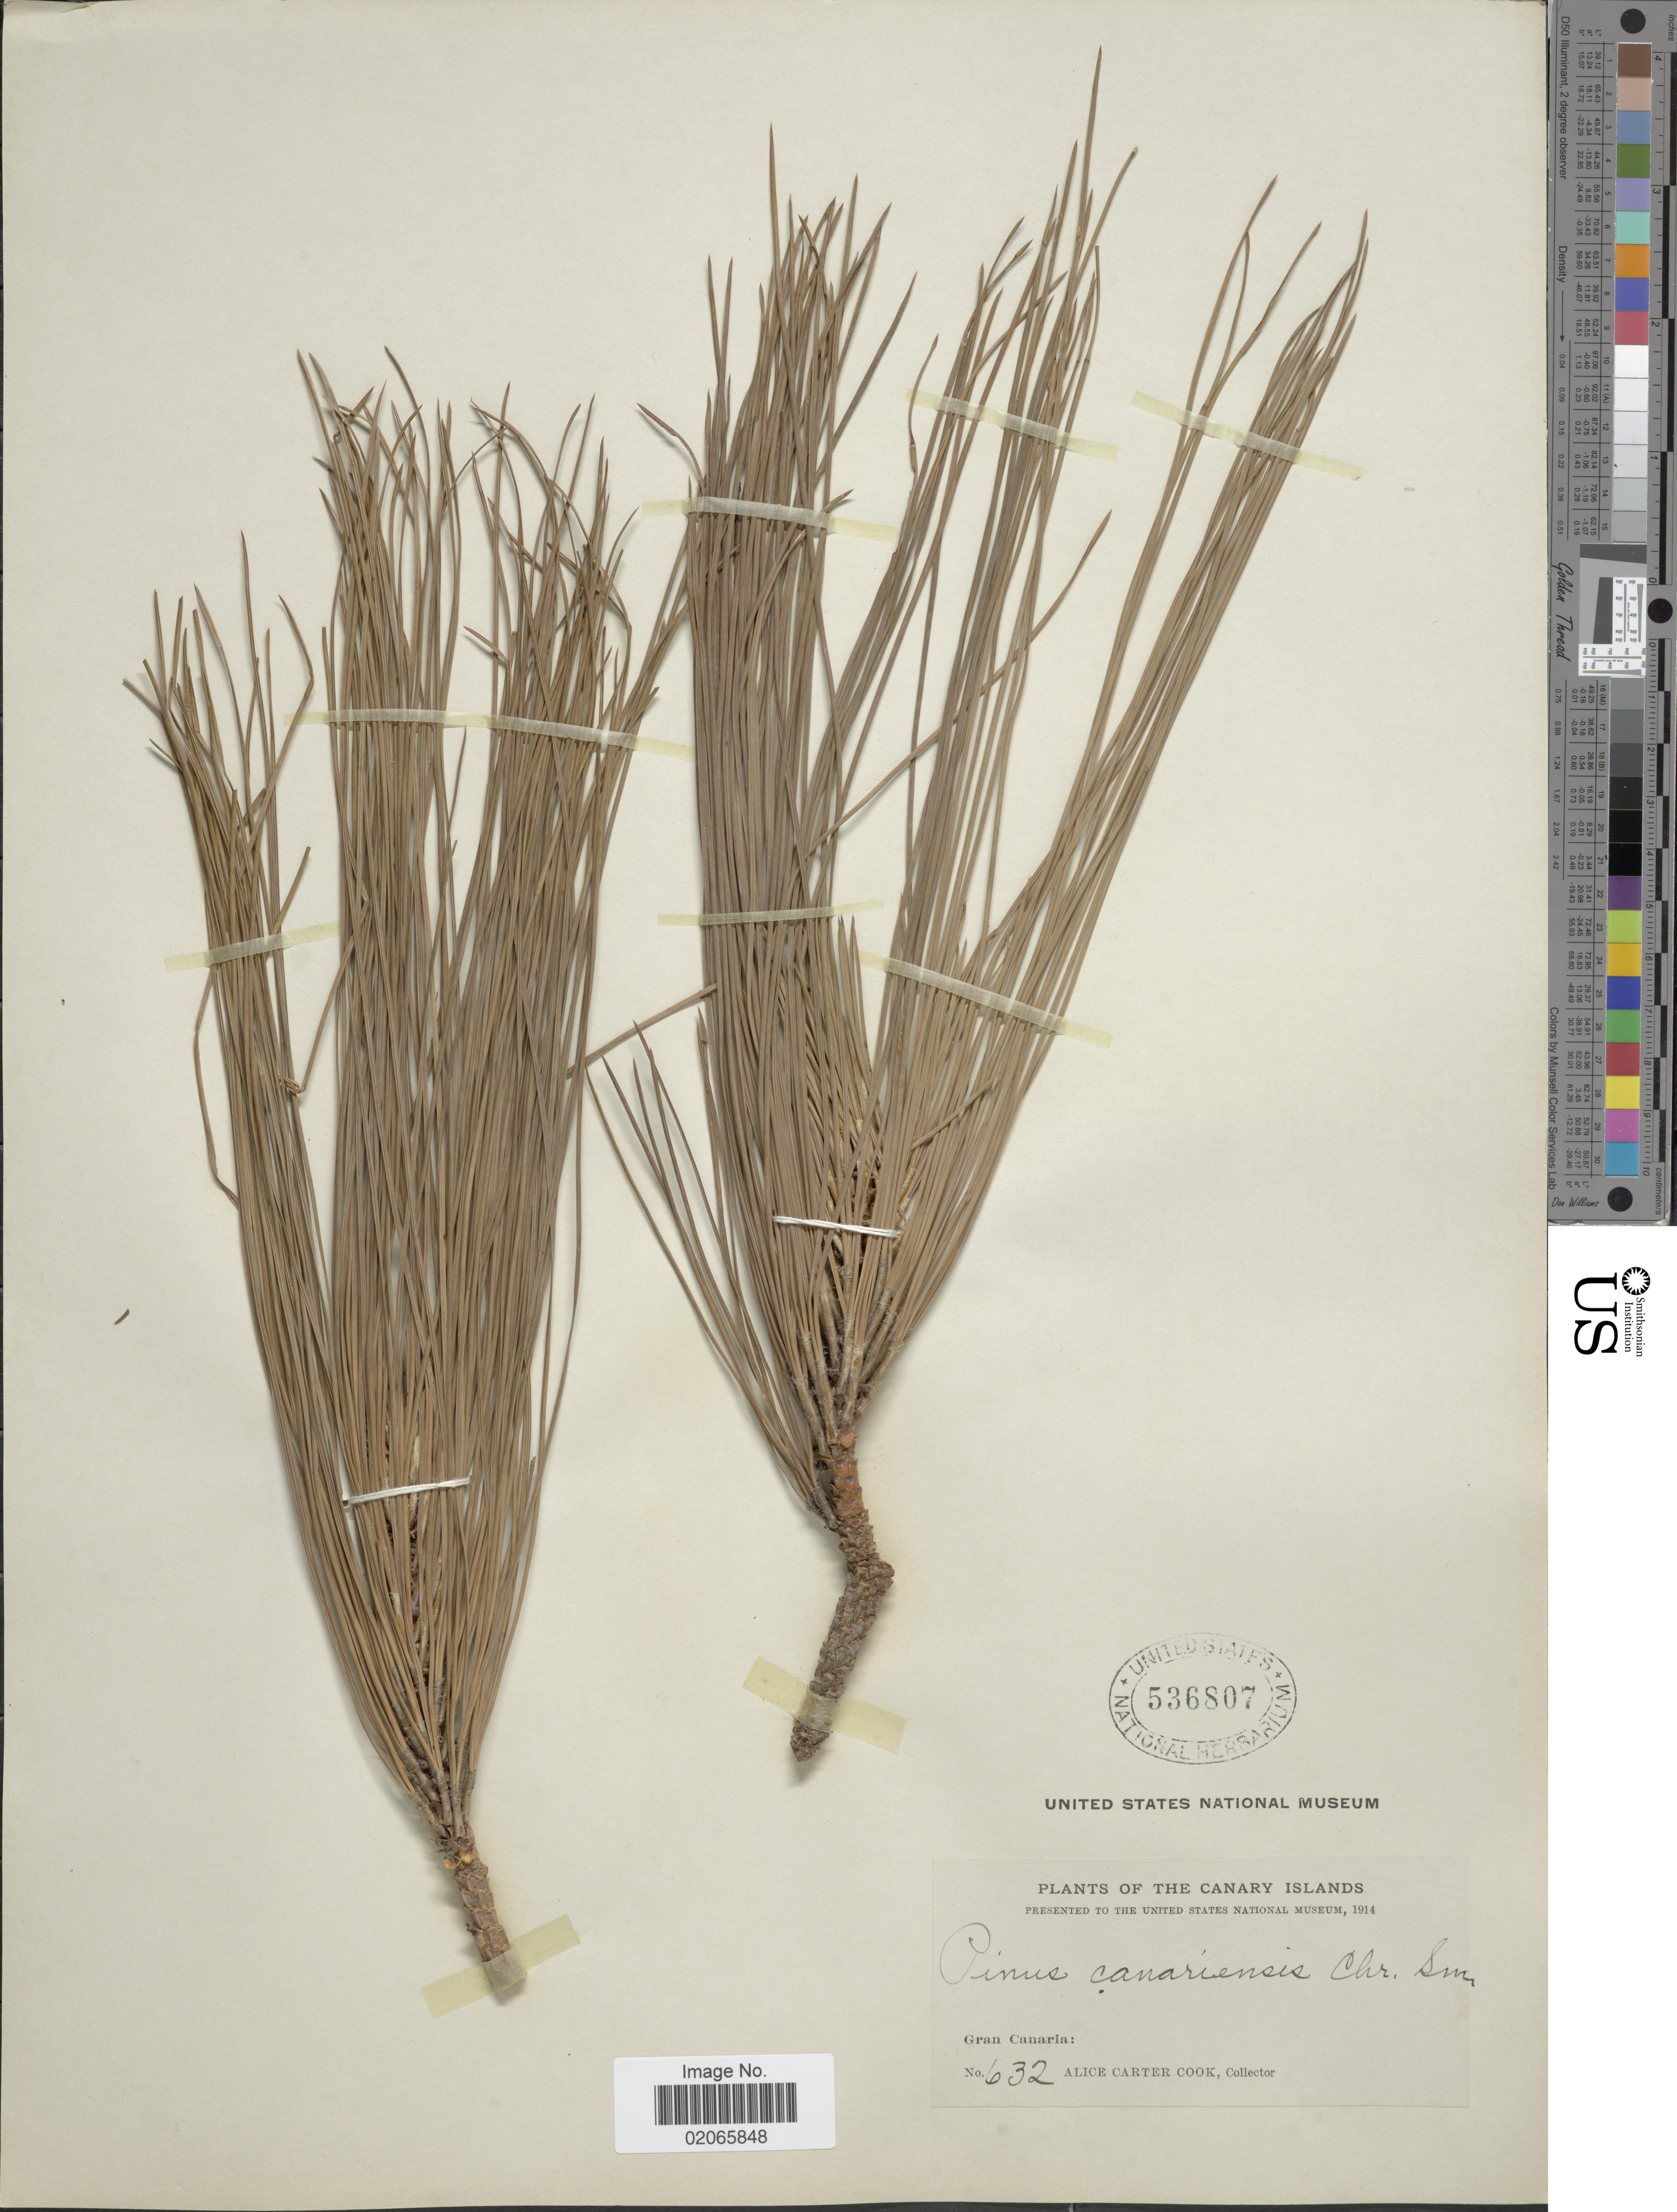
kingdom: Plantae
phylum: Tracheophyta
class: Pinopsida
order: Pinales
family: Pinaceae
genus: Pinus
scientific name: Pinus canariensis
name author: C. Sm.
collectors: Alice C. Cook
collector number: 632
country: Spain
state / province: Canarias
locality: Canary Islands. Gran Canaria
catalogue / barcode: US 536807